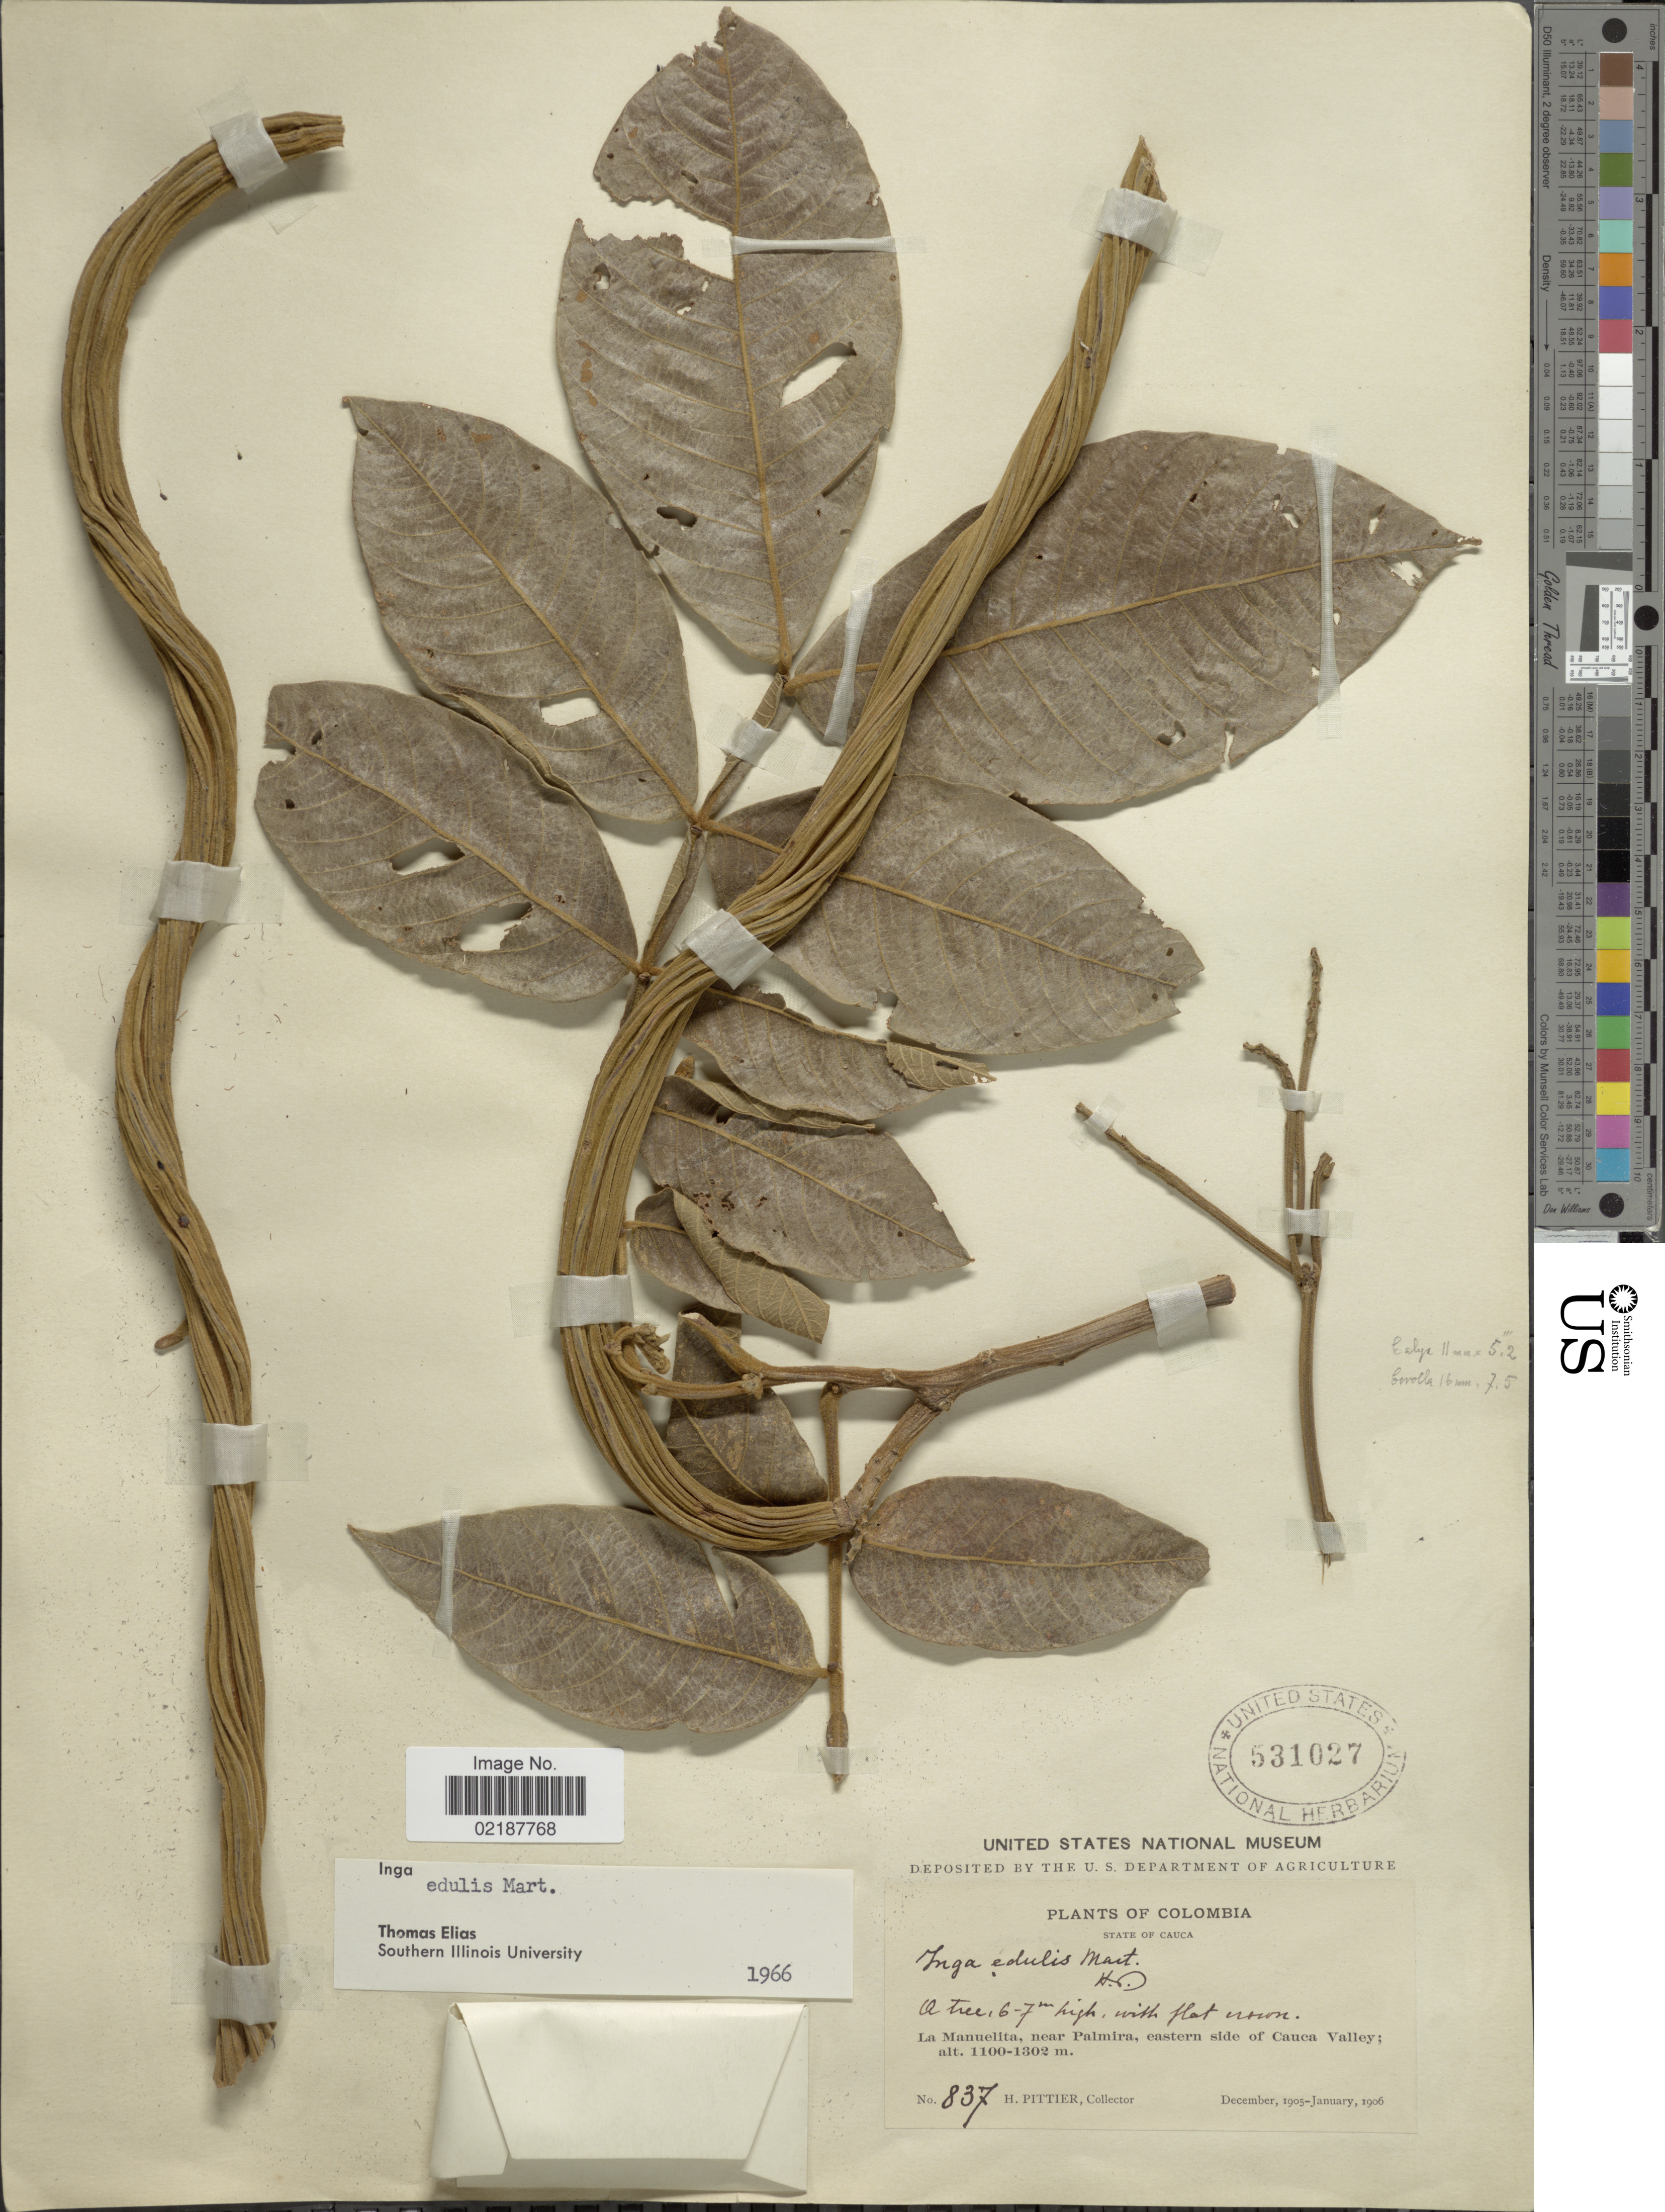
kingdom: Plantae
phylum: Tracheophyta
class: Magnoliopsida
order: Fabales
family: Fabaceae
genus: Inga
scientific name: Inga edulis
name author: Mart.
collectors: H. F. Pittier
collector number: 837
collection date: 1905-12/1906-01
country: Colombia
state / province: Cauca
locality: La Manuelita, near Palmira, eastern side of Cauca Valley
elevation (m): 1100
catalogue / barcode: US 531027